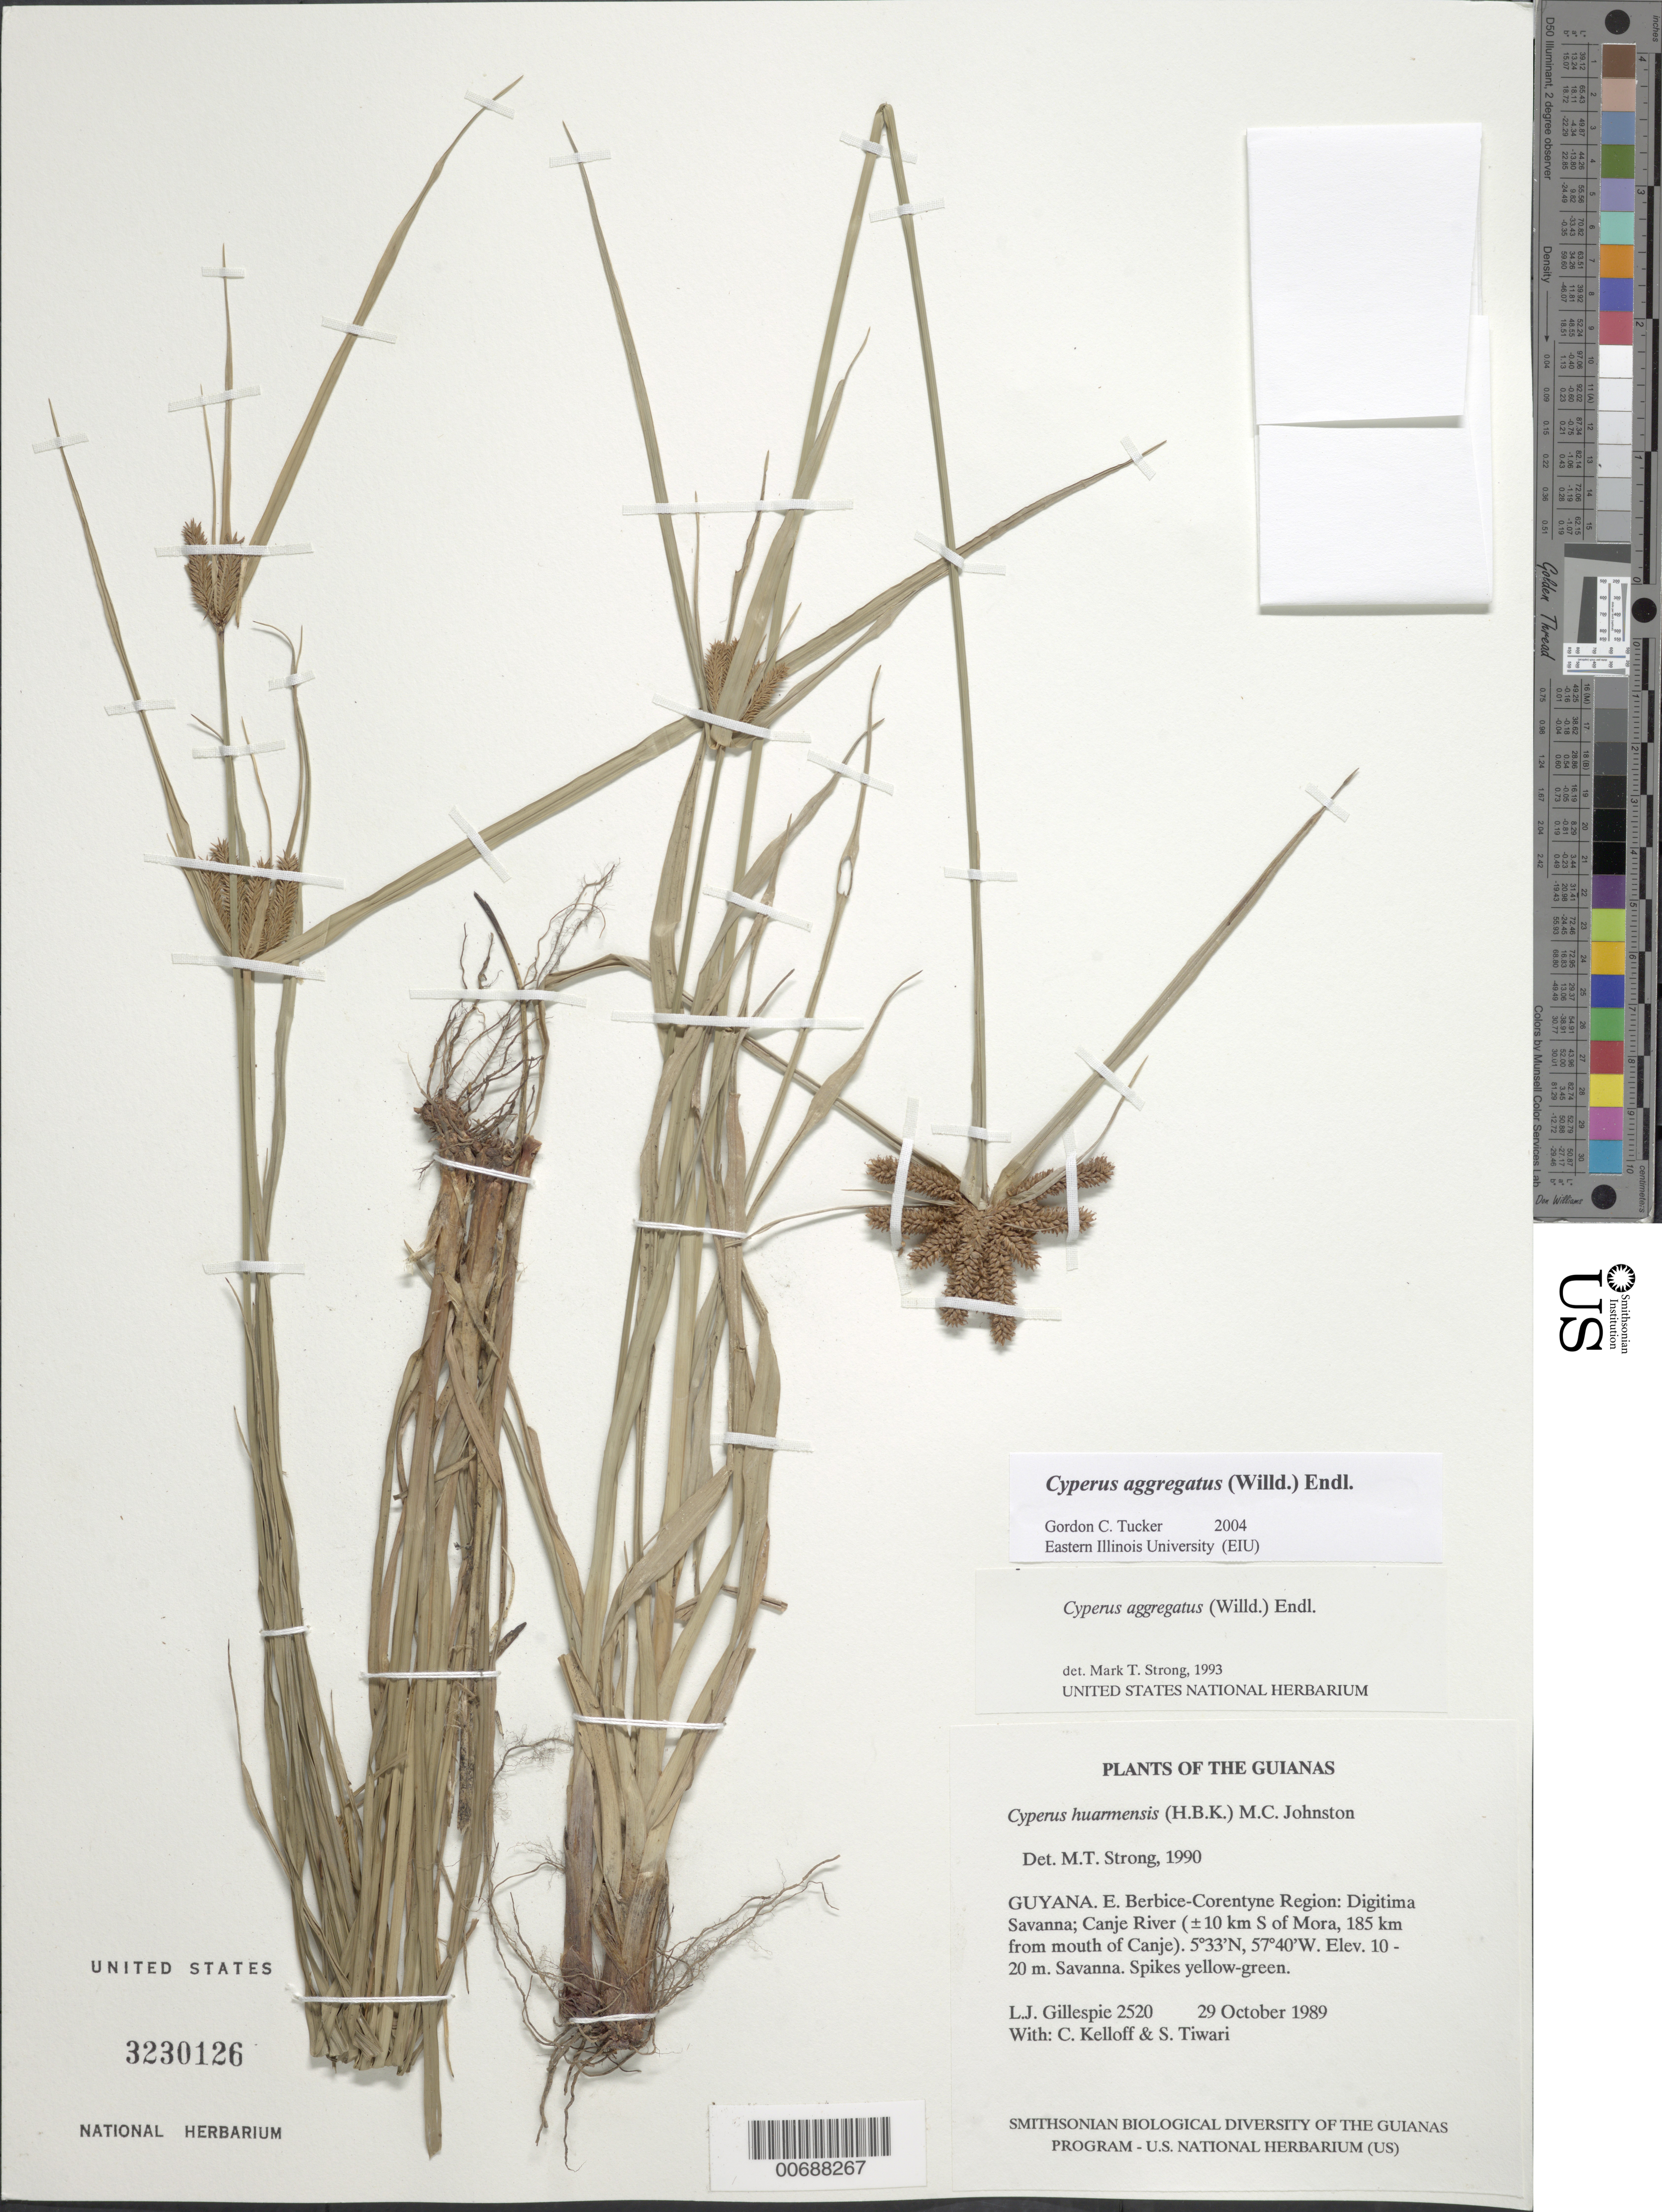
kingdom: Plantae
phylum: Tracheophyta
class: Liliopsida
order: Poales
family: Cyperaceae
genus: Cyperus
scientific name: Cyperus aggregatus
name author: (Willd.) Endl.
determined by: Tucker, G. C.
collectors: L. J. Gillespie, C. L. Kelloff & S. Tiwari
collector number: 2520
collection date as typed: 30 October 1989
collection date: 1989-10-30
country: Guyana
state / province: E. Berbice-Corentyne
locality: Digitima Savanna, Canje River, ±185 km from mouth of Canje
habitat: Savanna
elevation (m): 10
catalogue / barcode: US 3230126